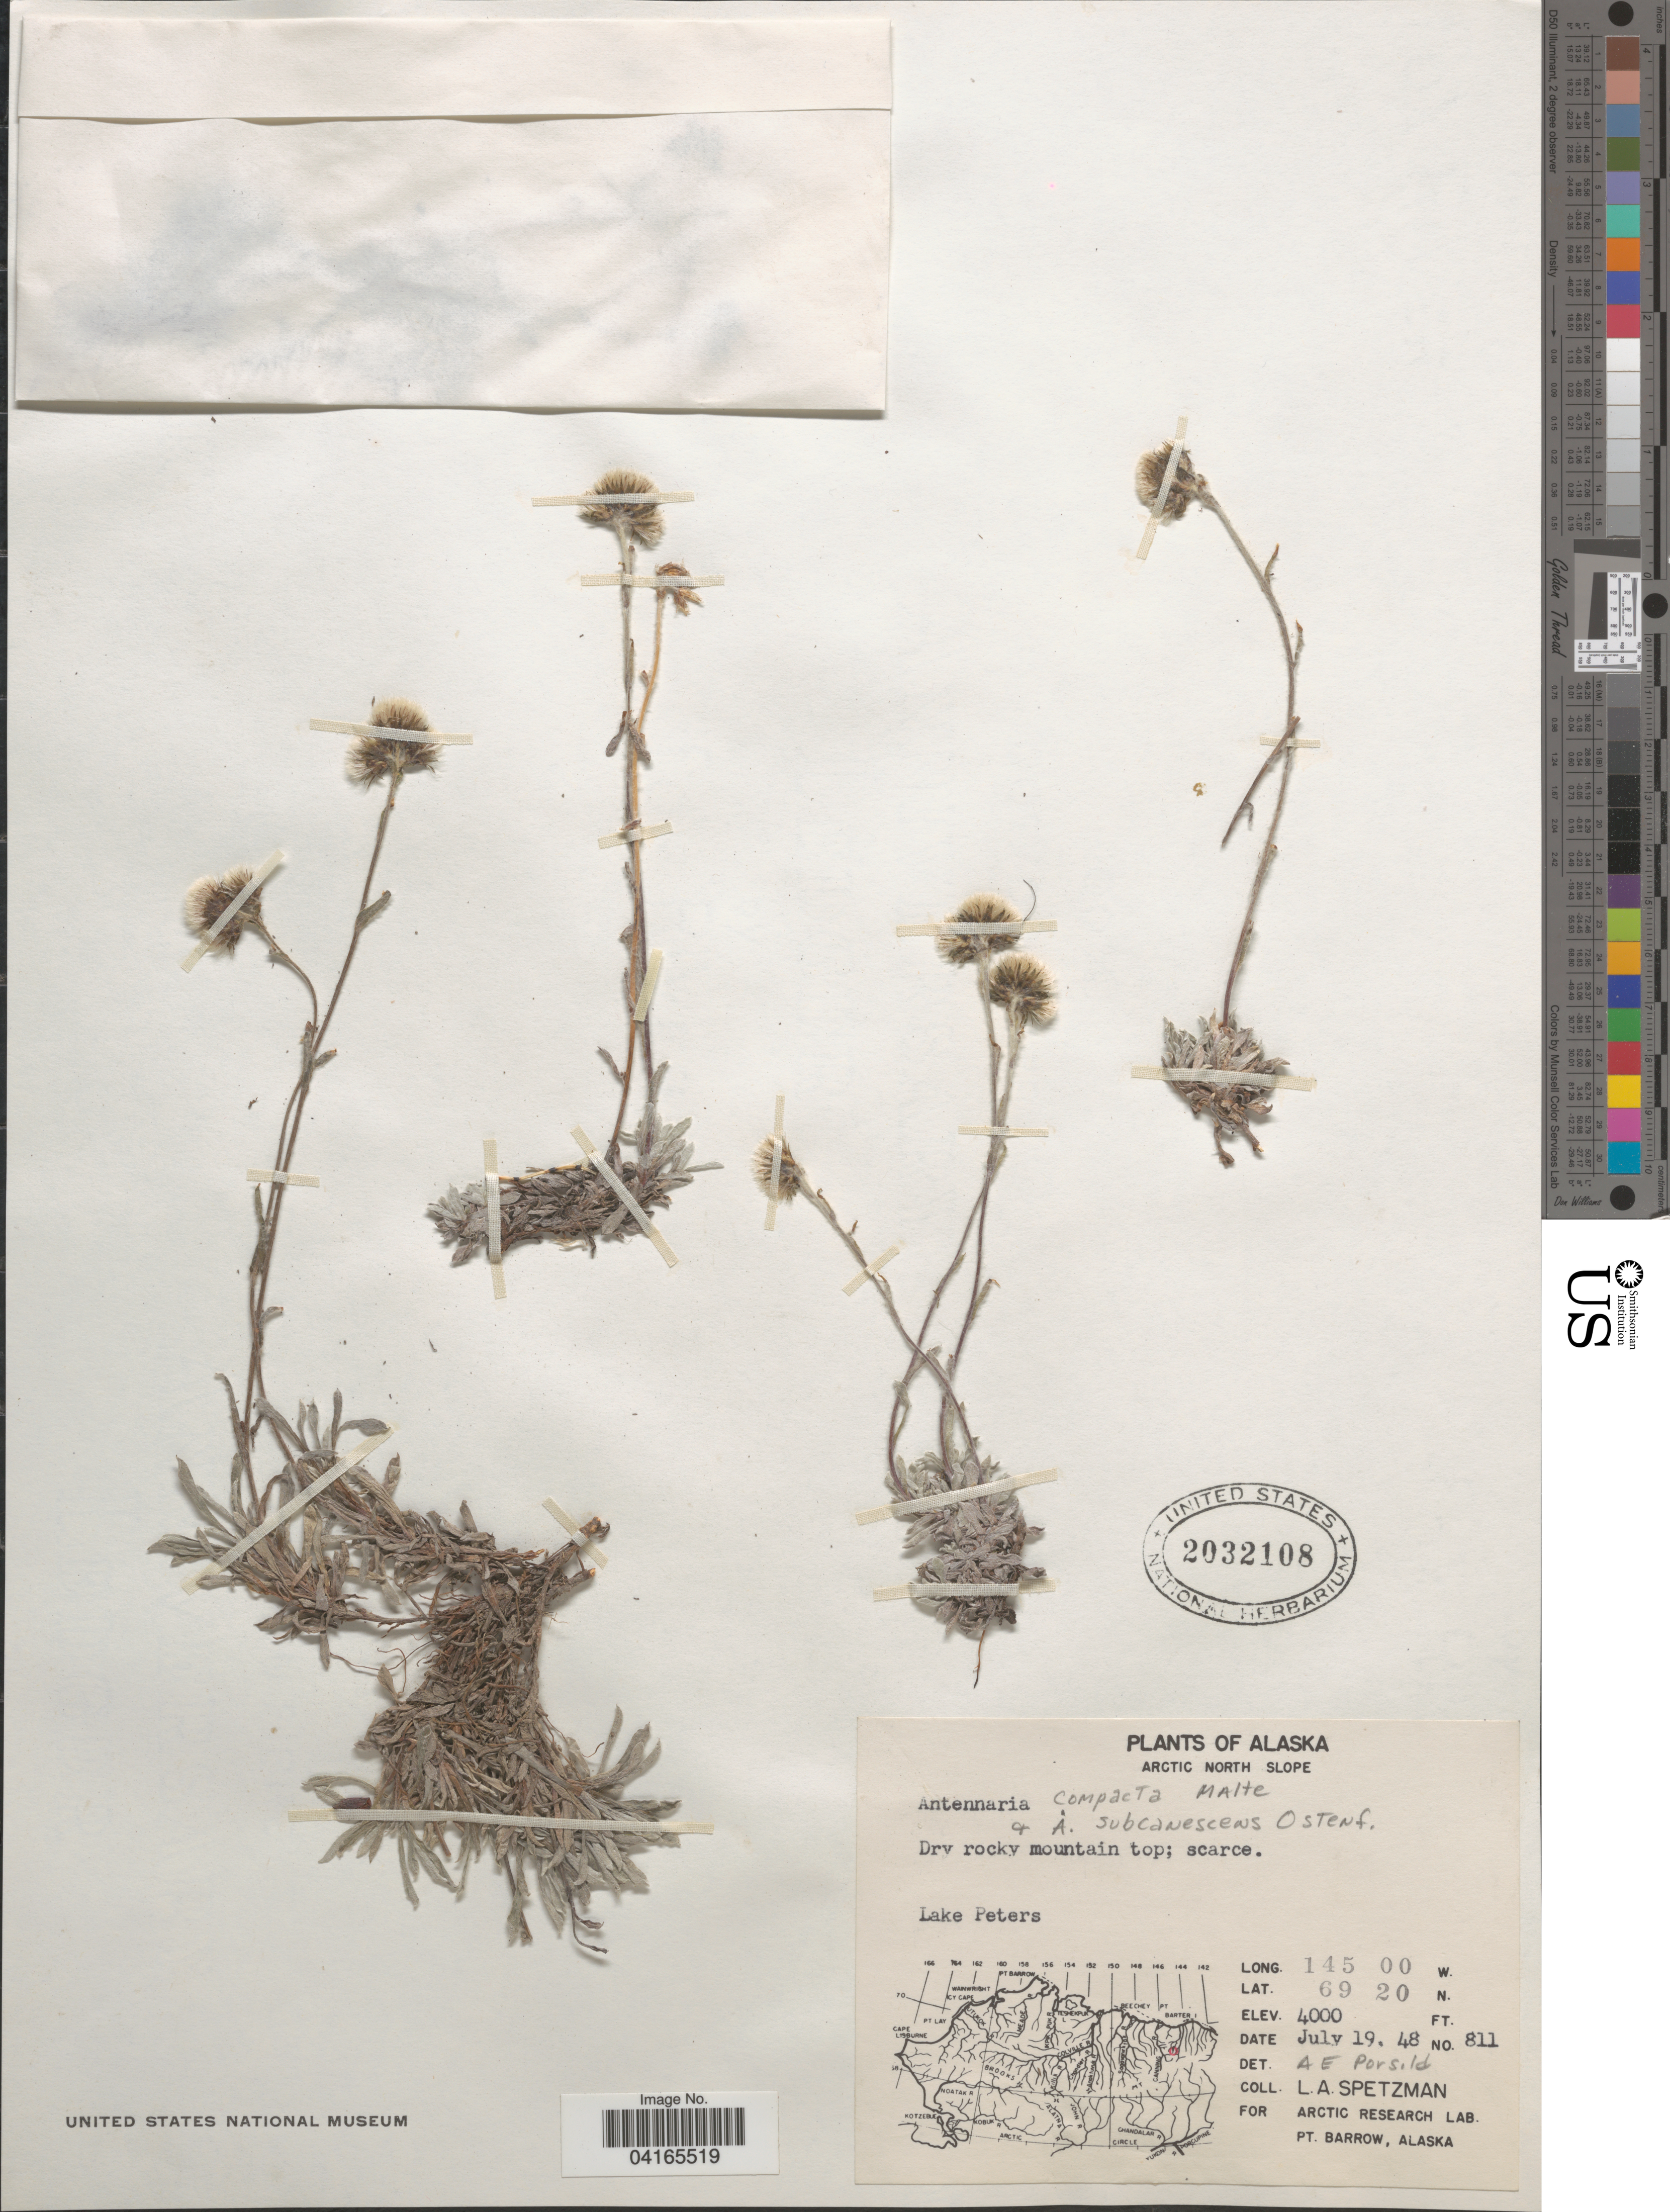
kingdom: Plantae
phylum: Tracheophyta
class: Magnoliopsida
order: Asterales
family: Asteraceae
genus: Antennaria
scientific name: Antennaria compacta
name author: Malte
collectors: L. Spetzman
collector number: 811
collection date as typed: Transcribed d/m/y: 19/7/48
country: United States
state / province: Alaska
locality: Arctic North Slope. Lake Peters.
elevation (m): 1219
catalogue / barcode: US 2032108